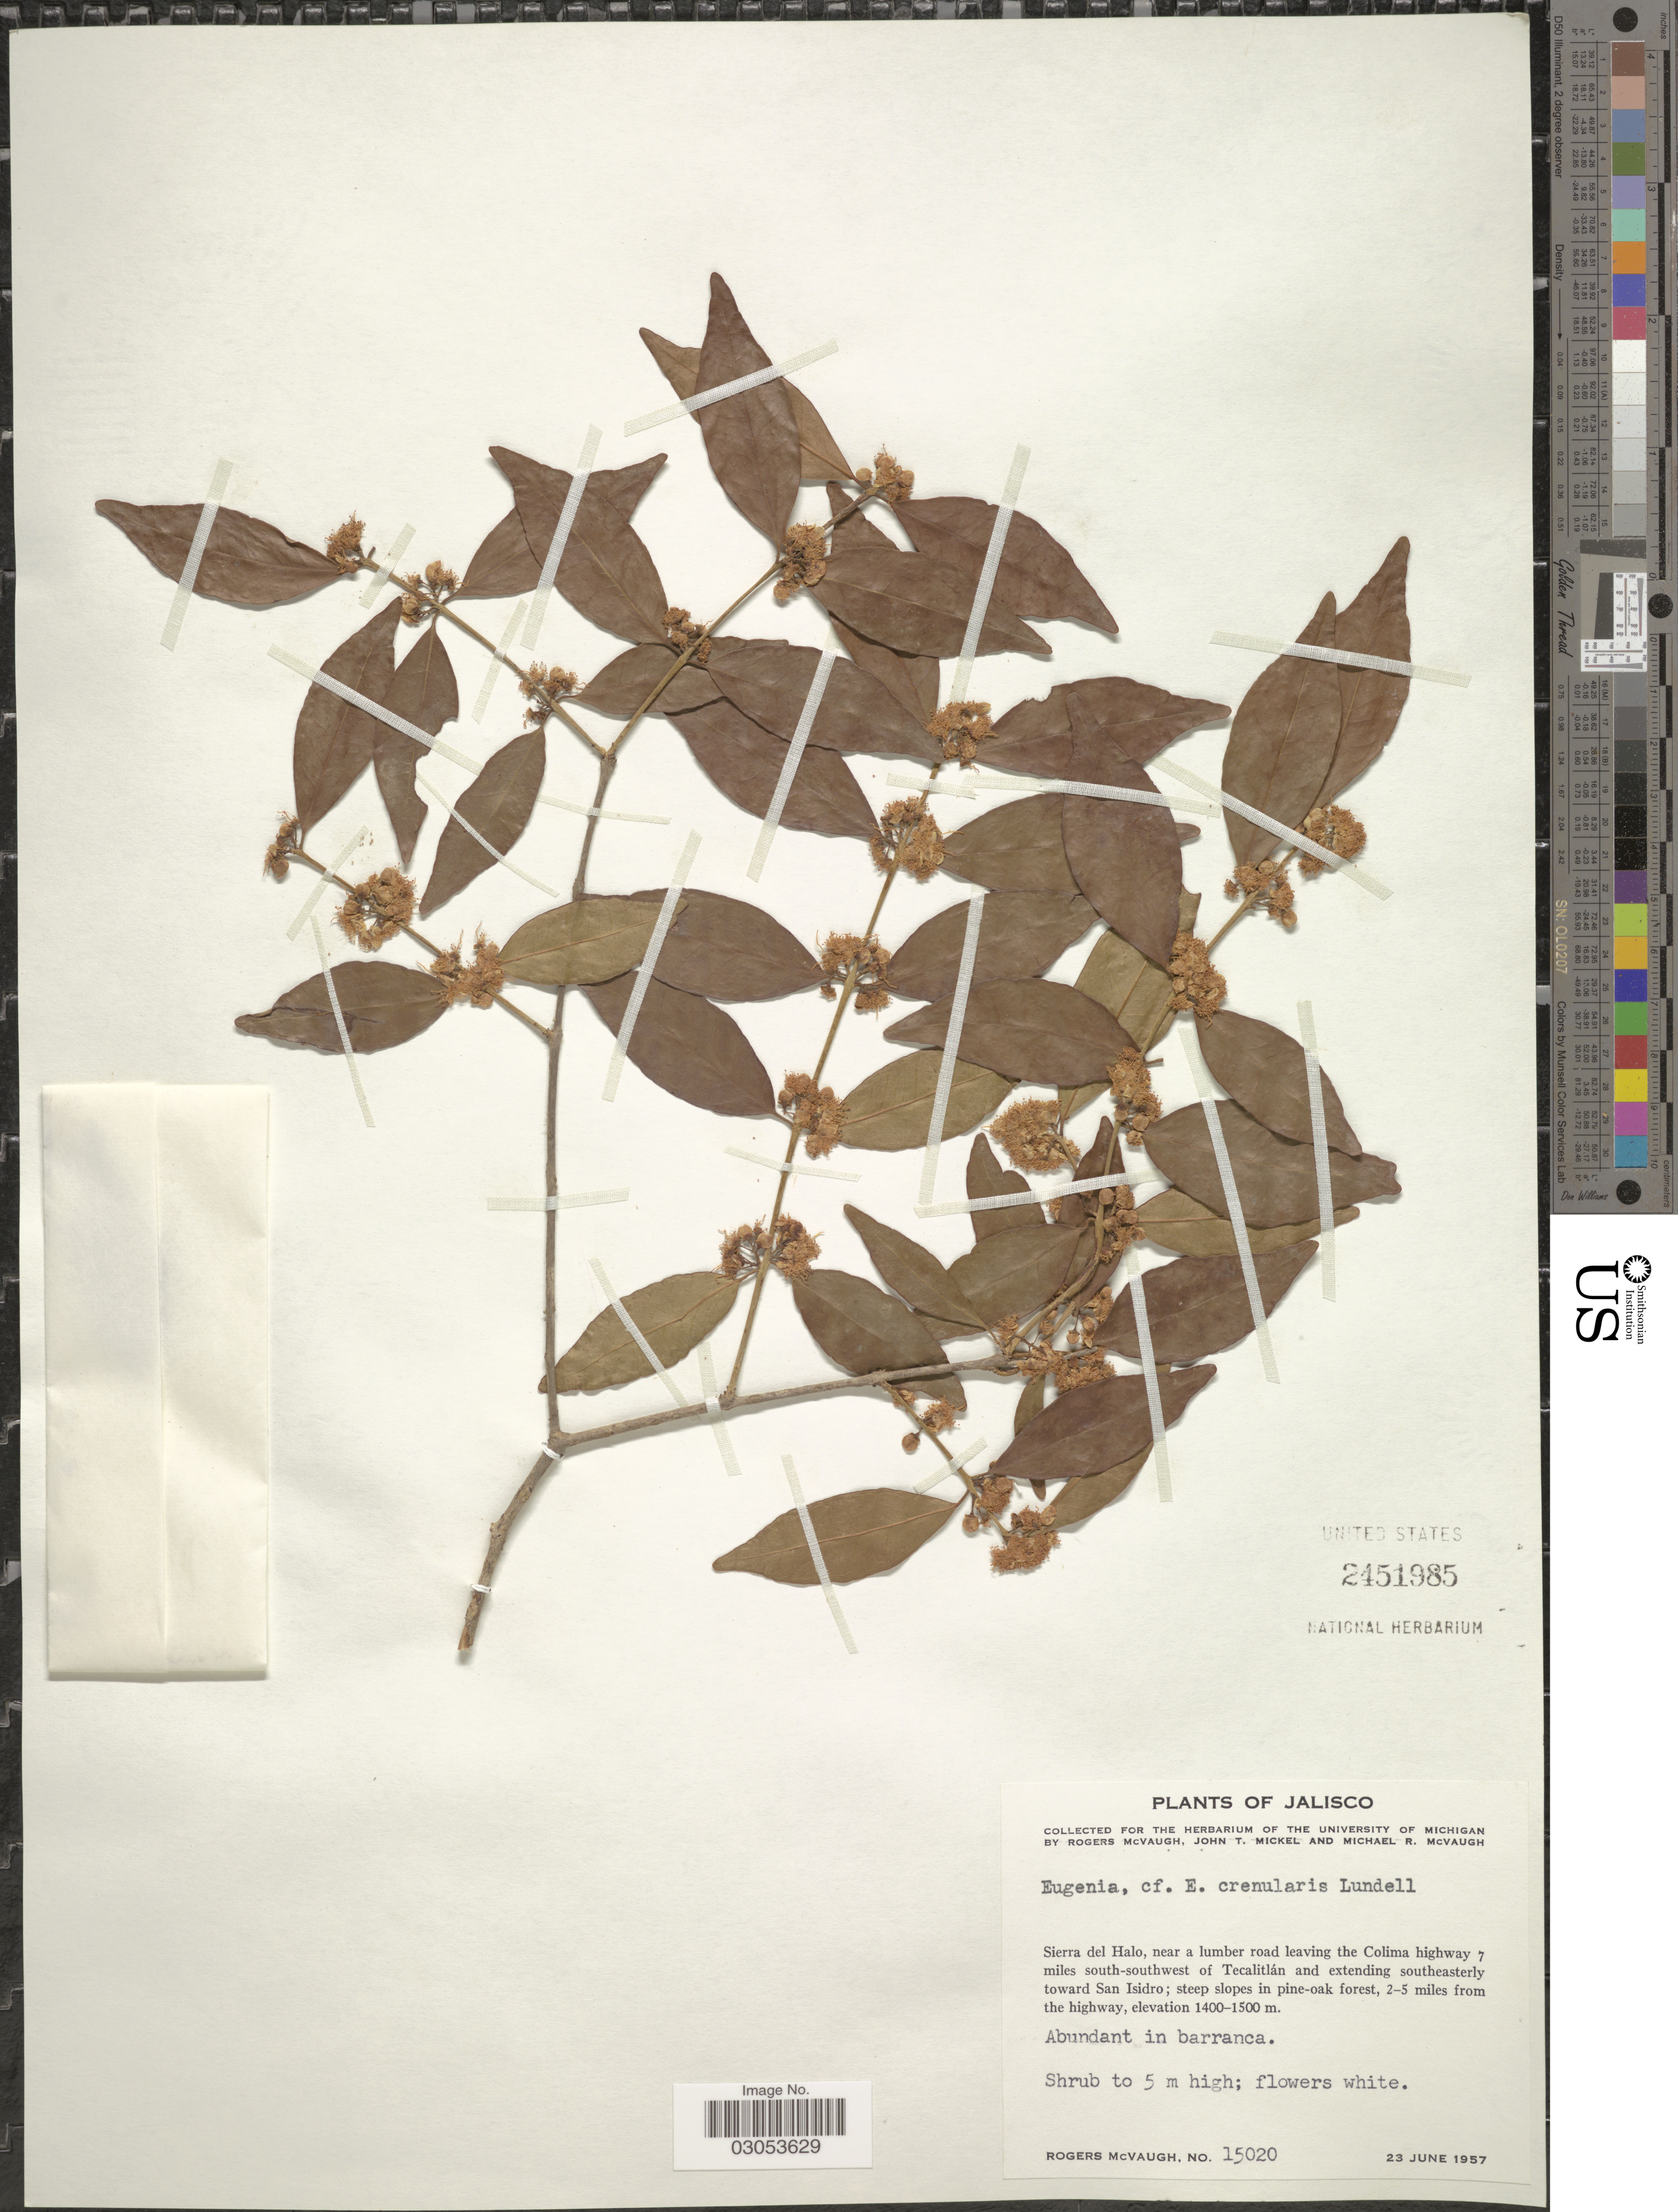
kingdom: Plantae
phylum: Tracheophyta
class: Magnoliopsida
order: Myrtales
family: Myrtaceae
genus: Eugenia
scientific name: Eugenia crenularis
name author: Lundell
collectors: R. McVaugh, J. T. Mickel & M. R. McVaugh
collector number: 15020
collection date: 1957-06-23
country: Mexico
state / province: Jalisco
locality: Sierra del Halo, near lumber road leaving the Colima highway 7 miles south-southwest of Tecalitlán and extending southeasterly toward San Isidro; steep slopes in pine-oak forest, 2-5 miles from the highway.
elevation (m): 1400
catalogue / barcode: US 2451985